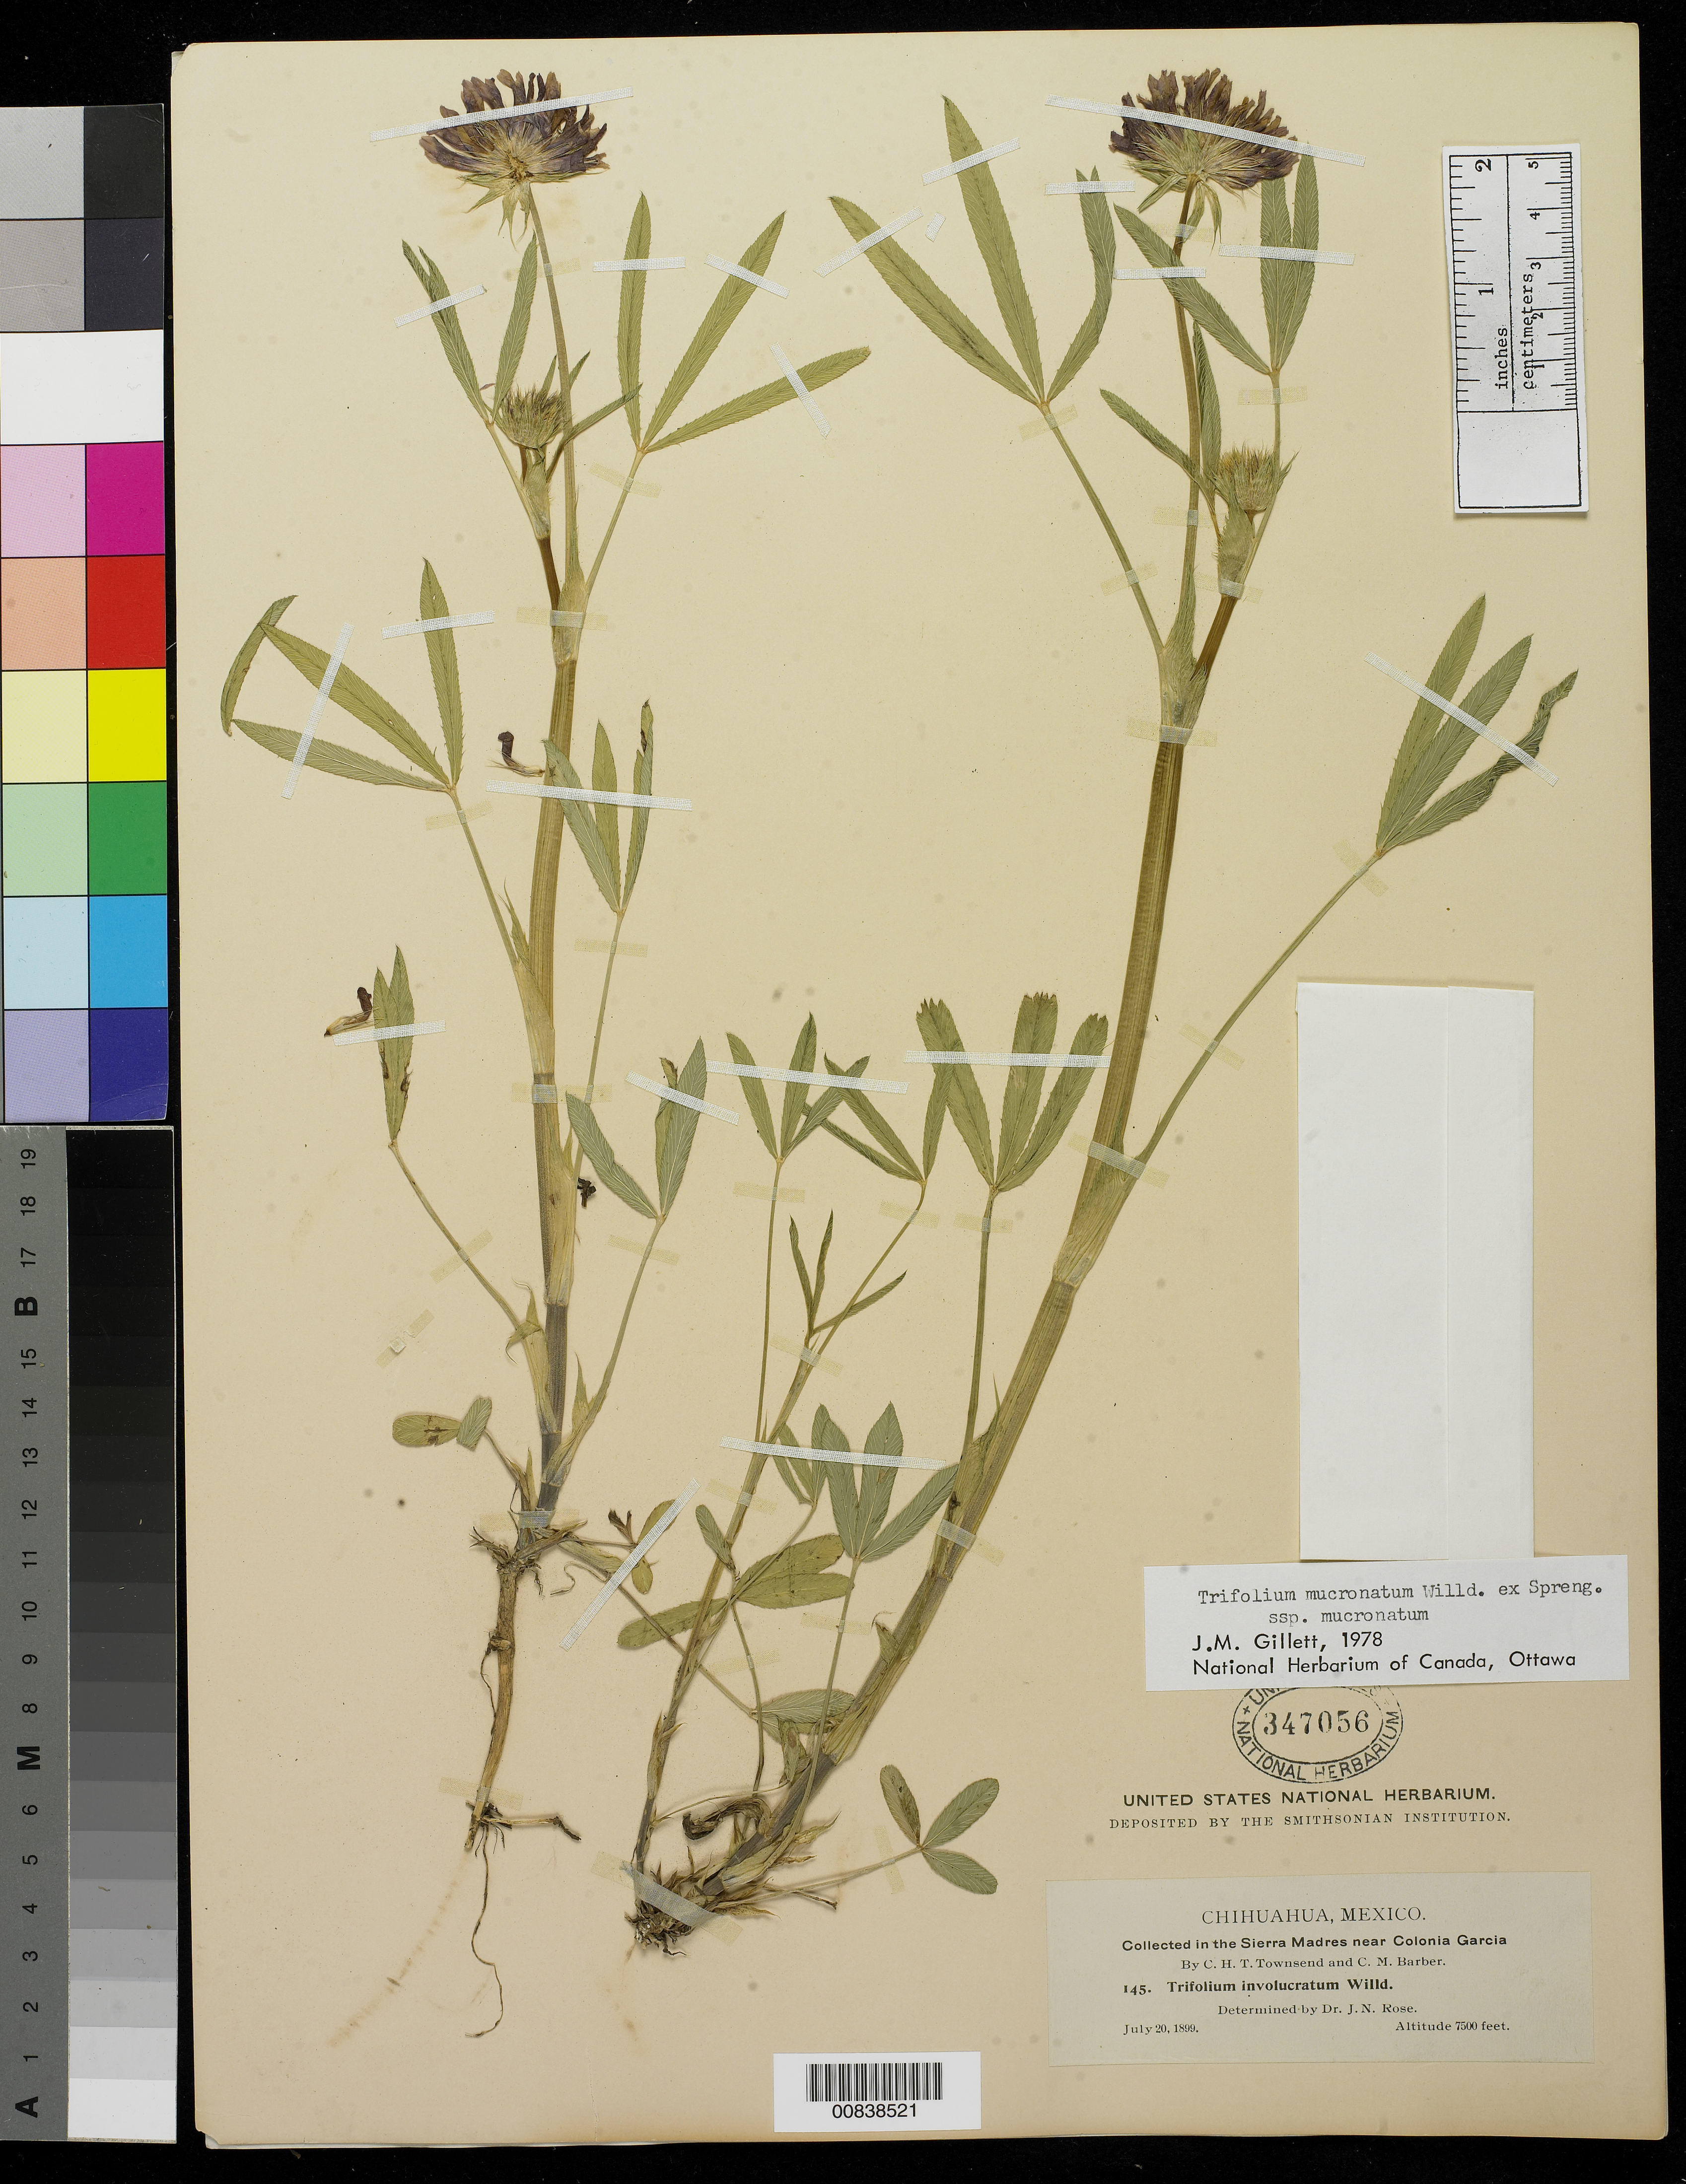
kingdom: Plantae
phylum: Tracheophyta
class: Magnoliopsida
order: Fabales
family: Fabaceae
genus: Trifolium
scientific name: Trifolium mucronatum subsp. mucronatum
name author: Willd. ex Spreng.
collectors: C. H. T. Townsend & C. Barber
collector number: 145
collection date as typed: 20 Jul 1899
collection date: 1899-07-20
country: Mexico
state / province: Chihuahua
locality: Sierra Madre near Colonia García.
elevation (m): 2286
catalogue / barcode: US 347056